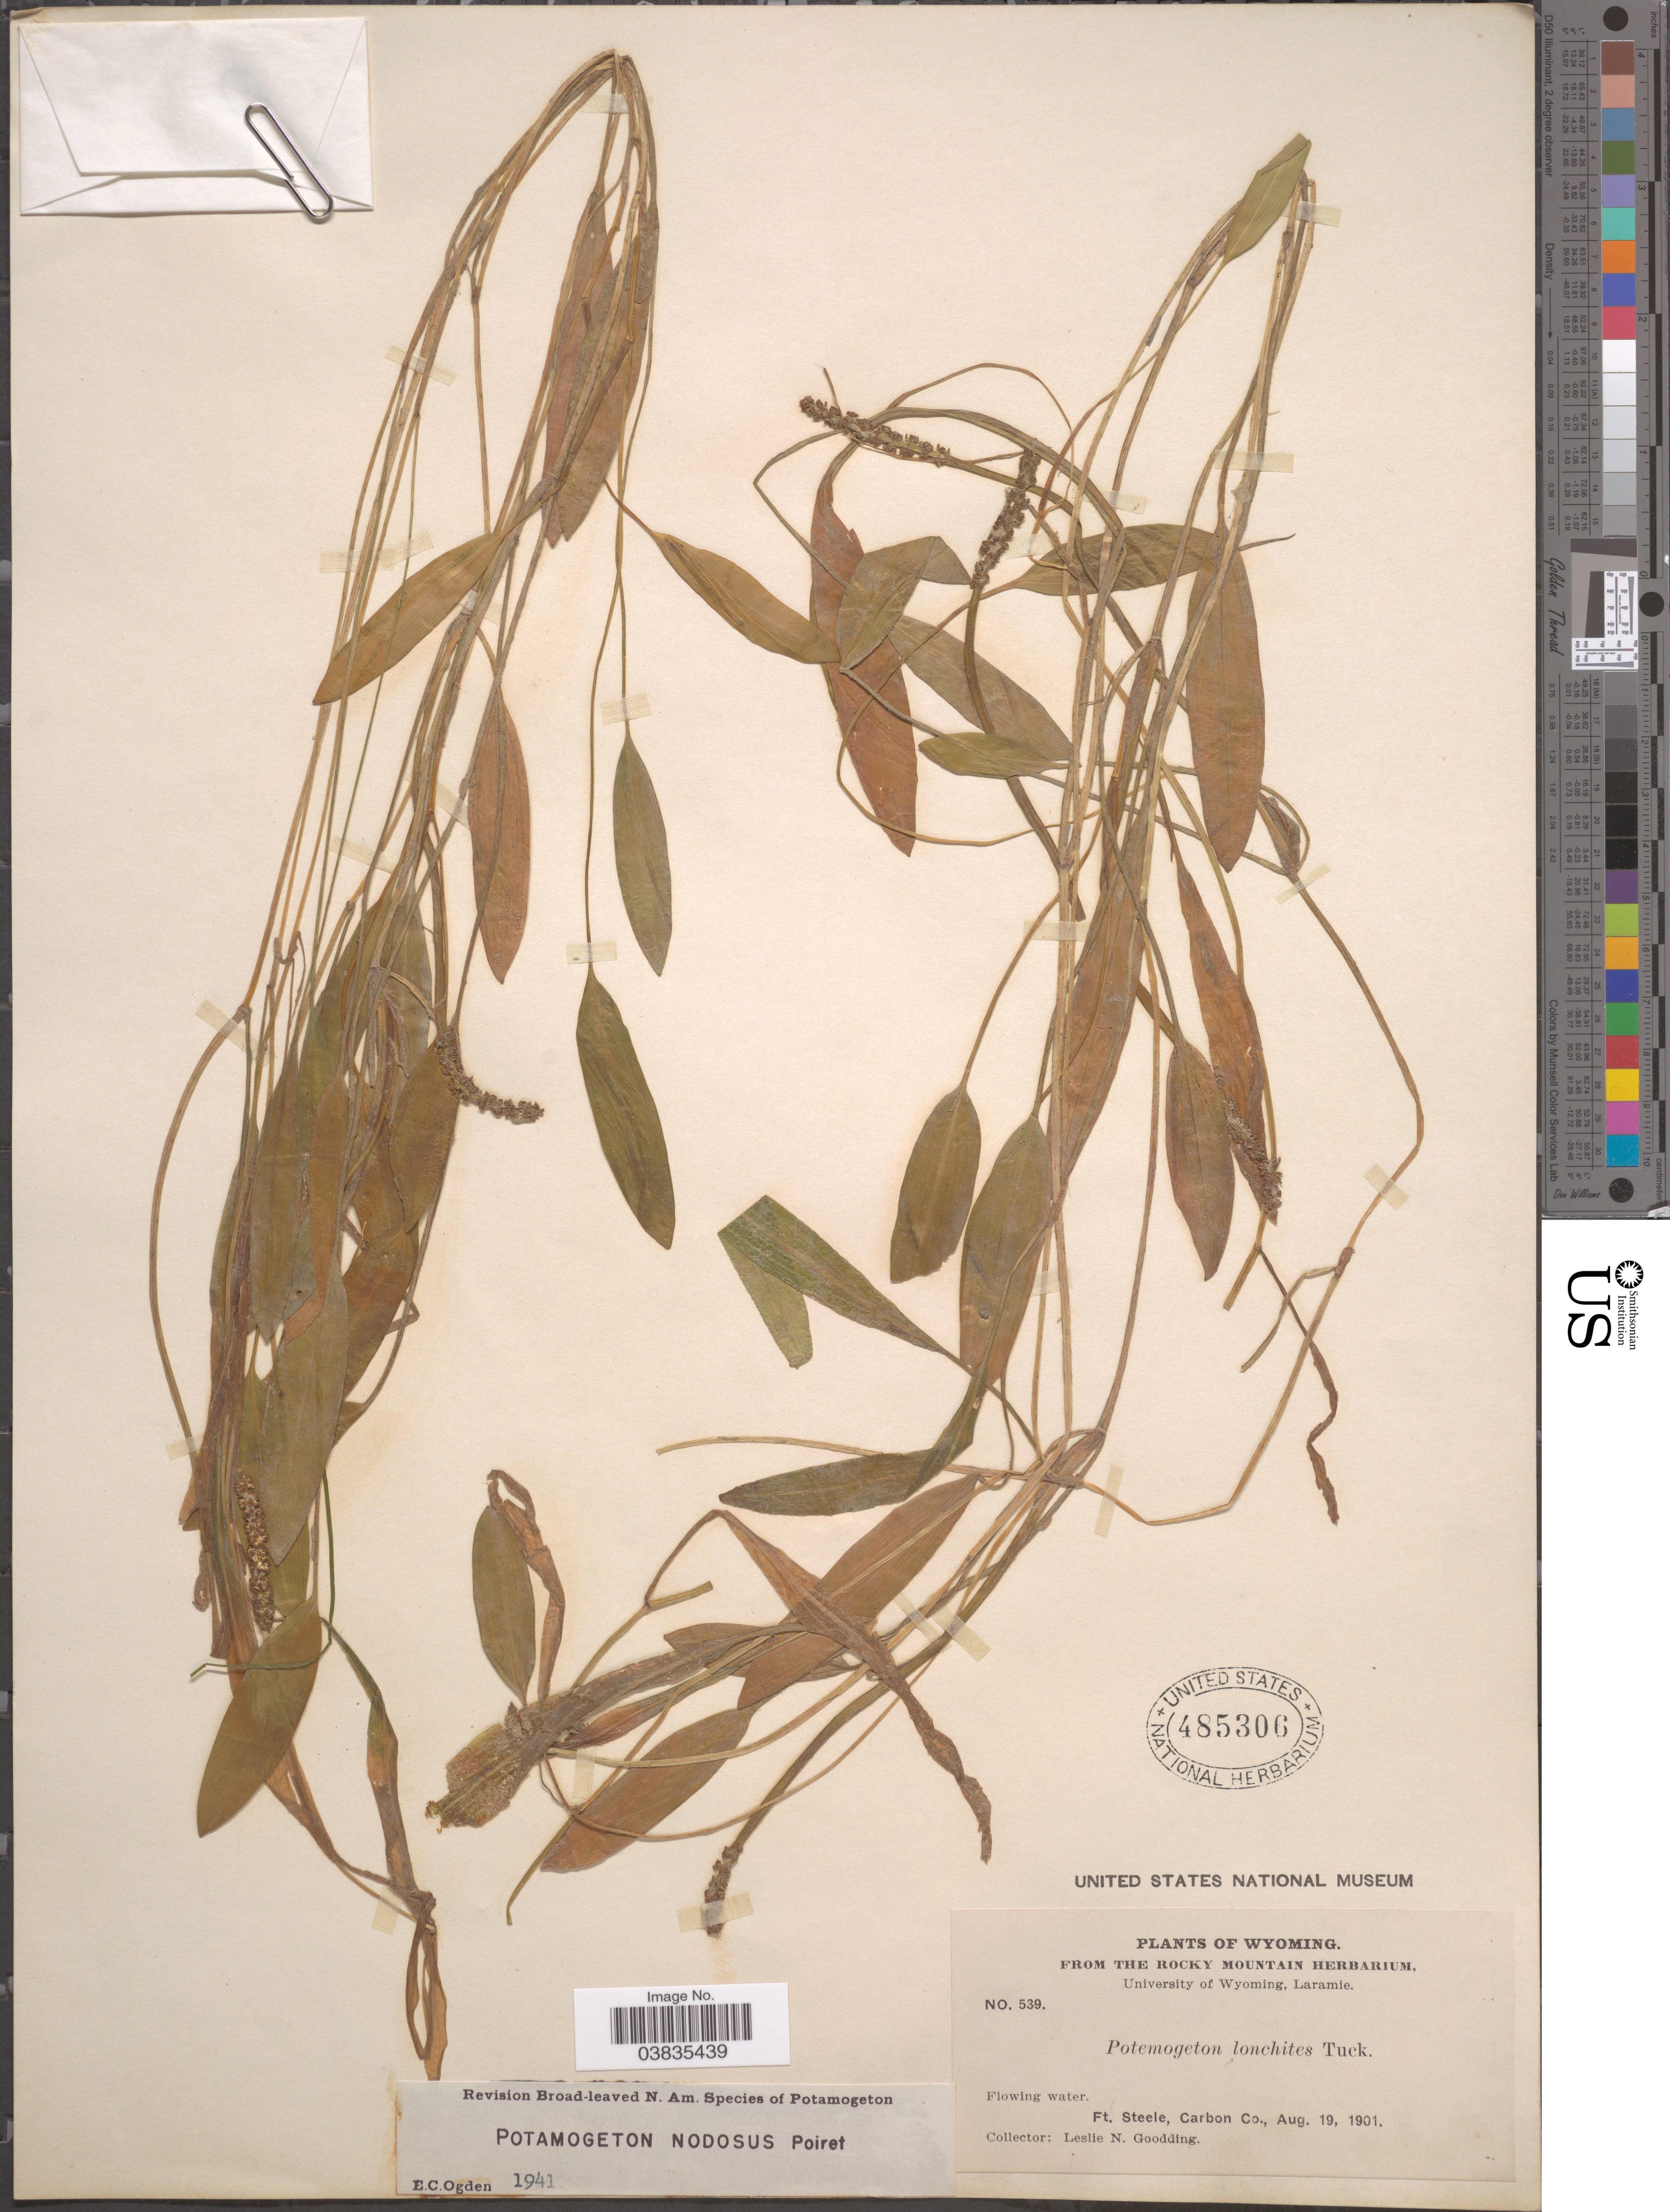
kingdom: Plantae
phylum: Tracheophyta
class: Liliopsida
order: Alismatales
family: Potamogetonaceae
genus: Potamogeton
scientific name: Potamogeton nodosus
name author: Poir.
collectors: L. N. Goodding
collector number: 539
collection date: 1901-08-19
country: United States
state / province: Wyoming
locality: Ft. Steele, Carbon Co.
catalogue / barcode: US 485306